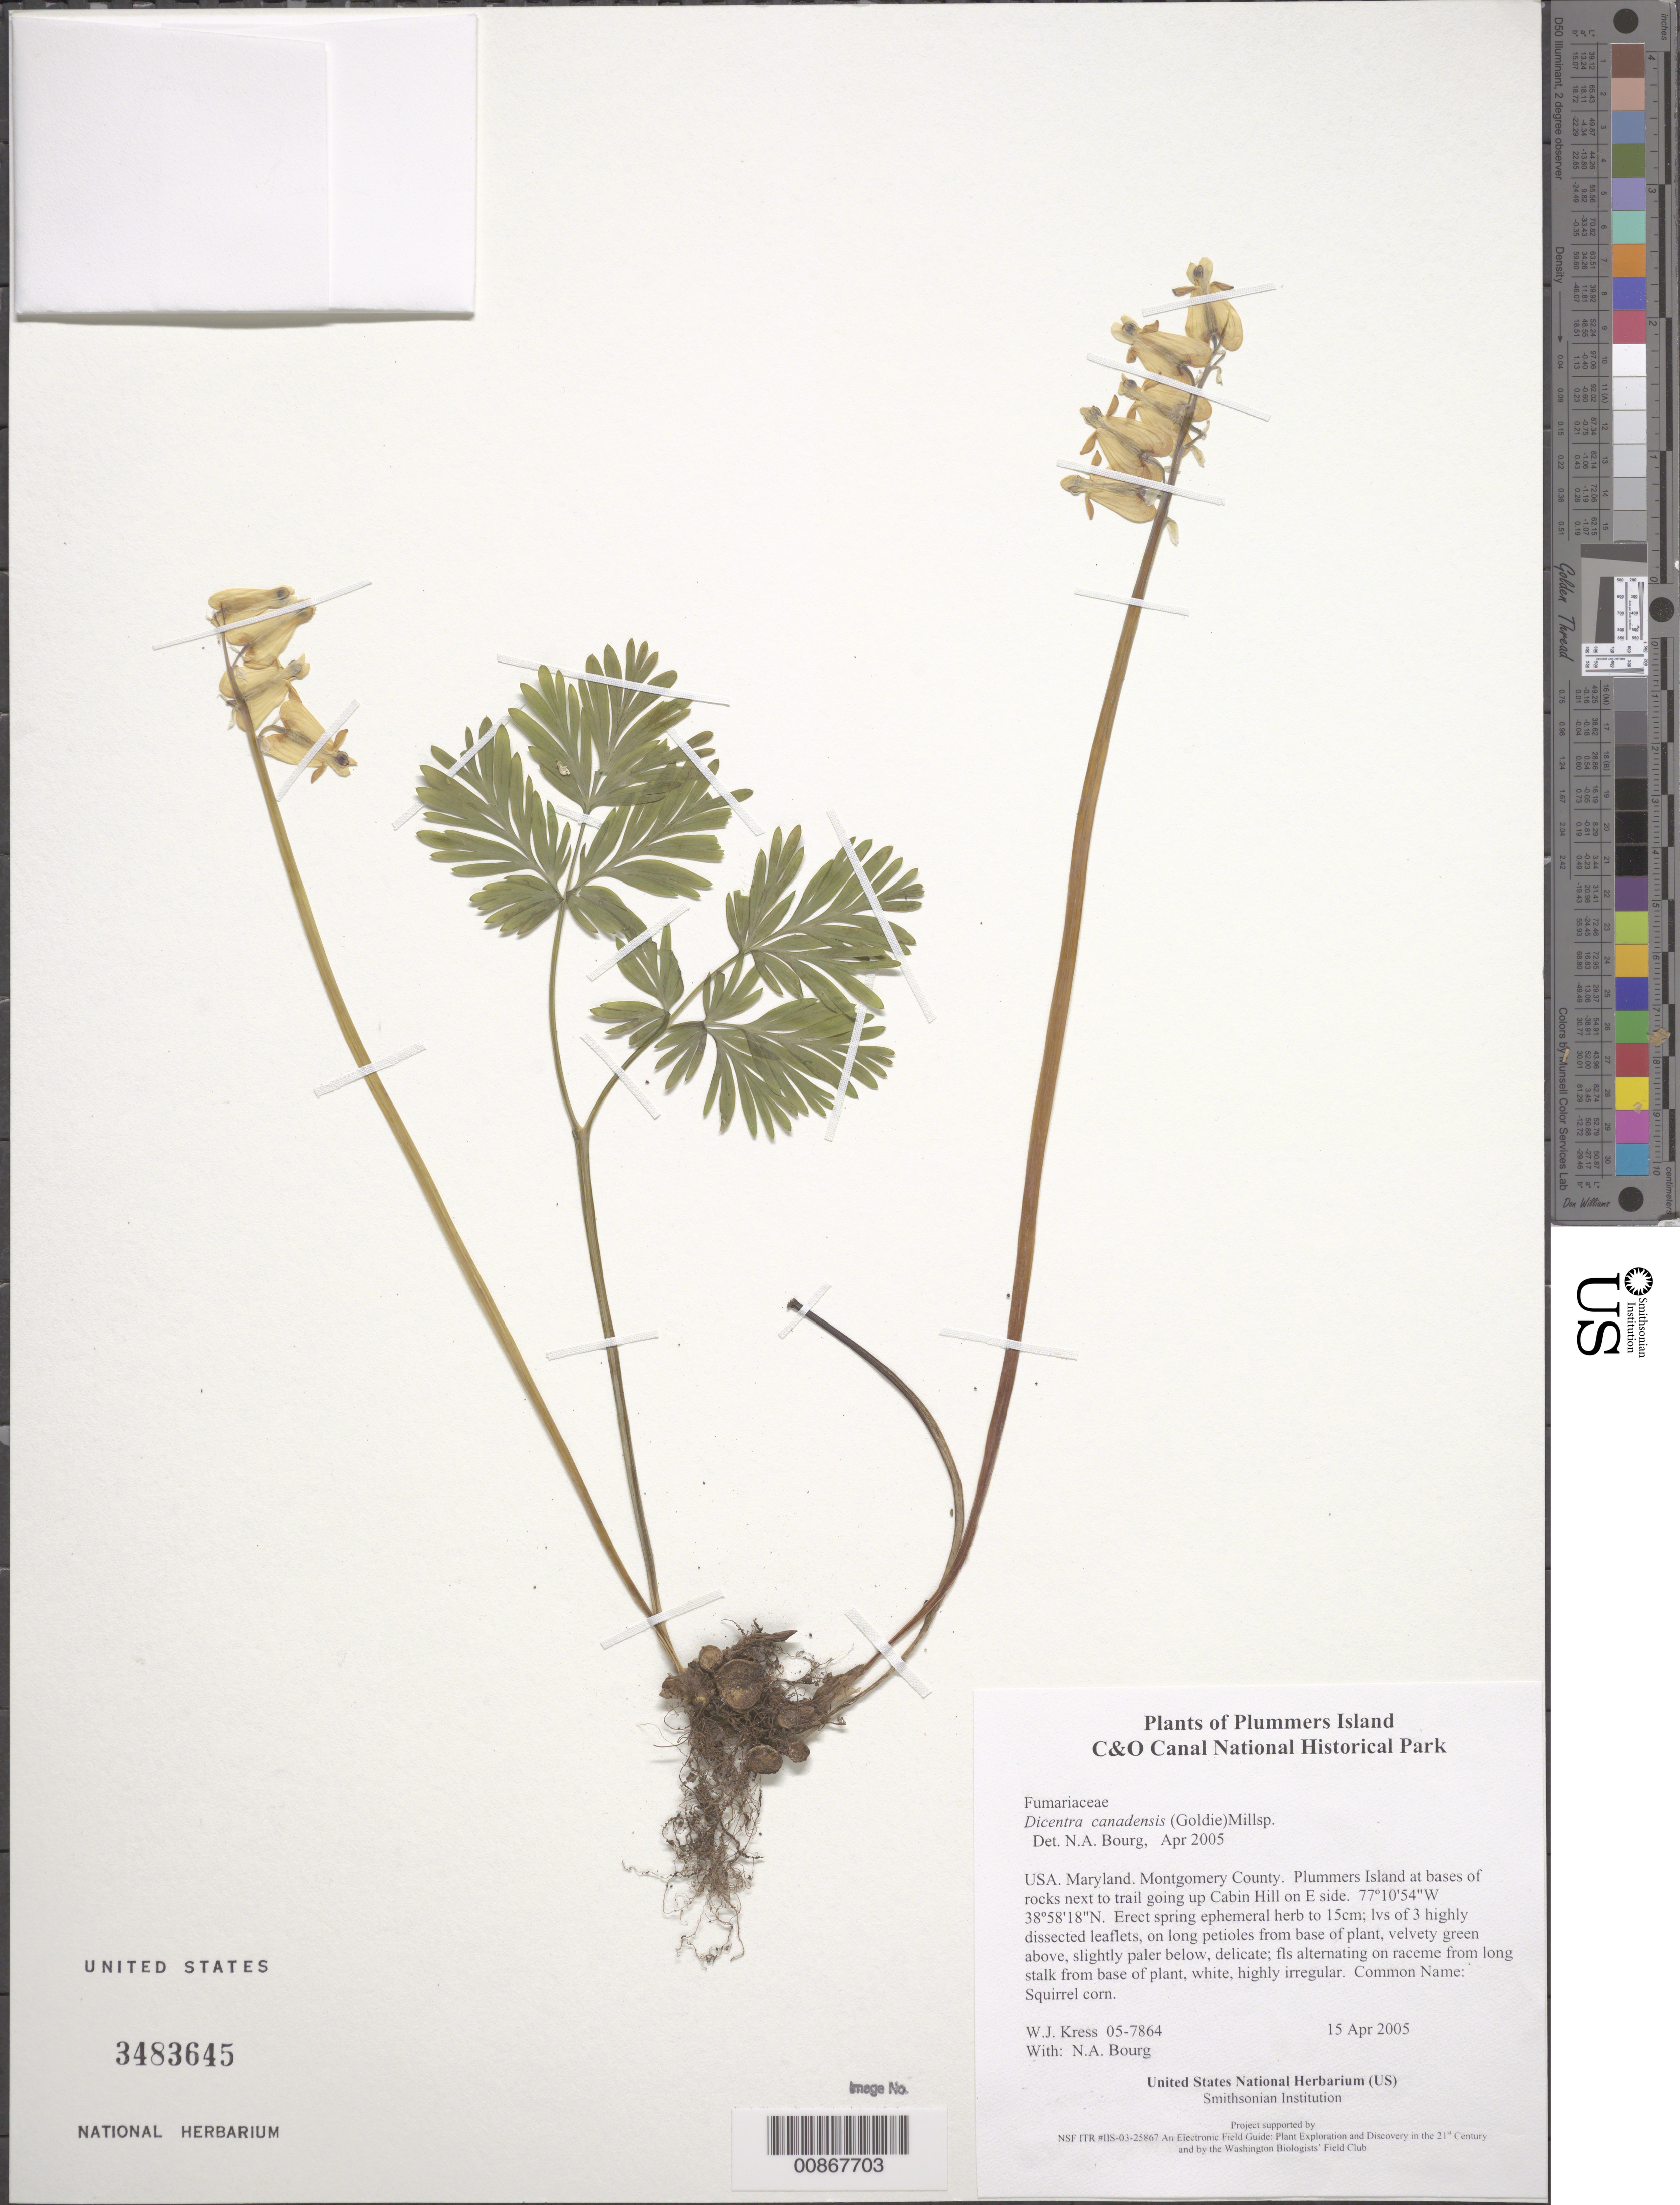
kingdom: Plantae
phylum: Tracheophyta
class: Magnoliopsida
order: Ranunculales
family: Papaveraceae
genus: Dicentra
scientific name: Dicentra canadensis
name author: (Goldie) Walp.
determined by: Bourg, N. A.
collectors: W. J. Kress & N. A. Bourg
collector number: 05-7864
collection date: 2005-04-15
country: United States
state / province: Maryland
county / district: Montgomery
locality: Chesapeake and Ohio Canal National Historical Park, Plummers Island at bases of rocks next to trail going up Cabin Hill on E side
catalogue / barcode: US 3483645